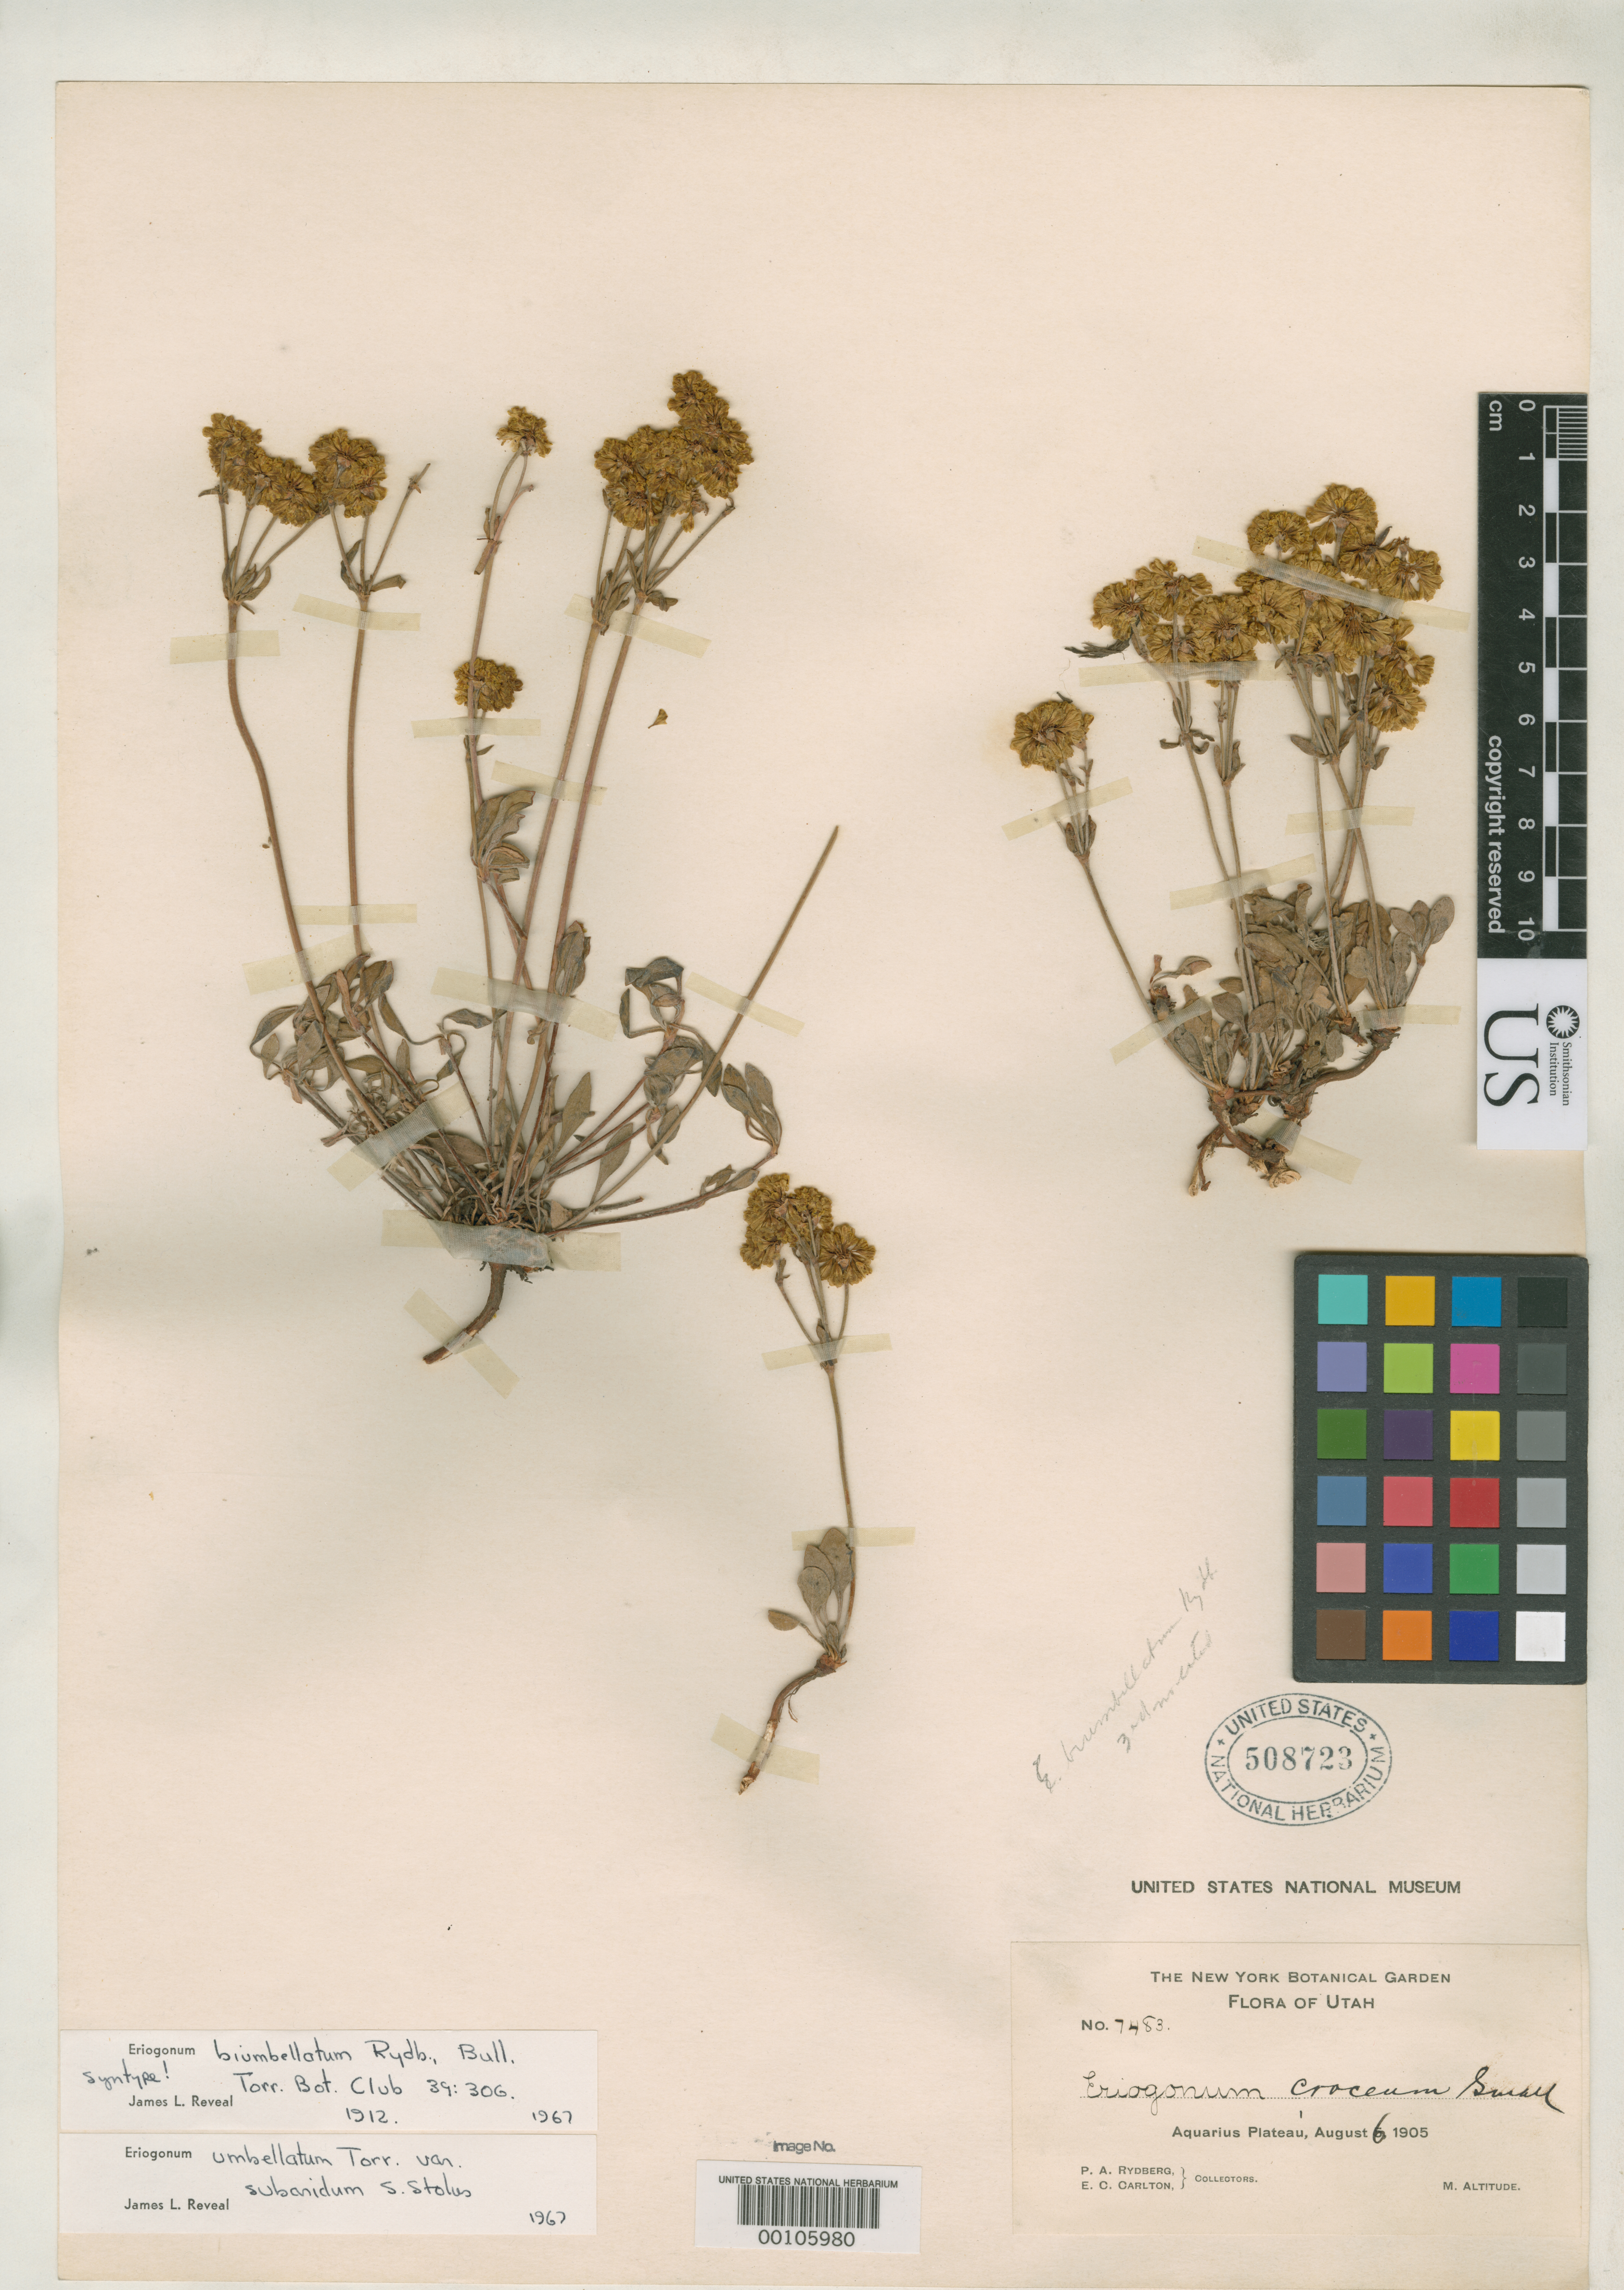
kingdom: Plantae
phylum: Tracheophyta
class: Magnoliopsida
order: Caryophyllales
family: Polygonaceae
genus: Eriogonum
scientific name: Eriogonum biumbellatum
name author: Rydb.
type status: Isosyntype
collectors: P. A. Rydberg & E. Carlton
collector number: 7483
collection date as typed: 06 Aug 1905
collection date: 1905-08-06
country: United States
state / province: Utah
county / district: Wayne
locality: Aquarius Plateau.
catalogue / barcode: US 508723